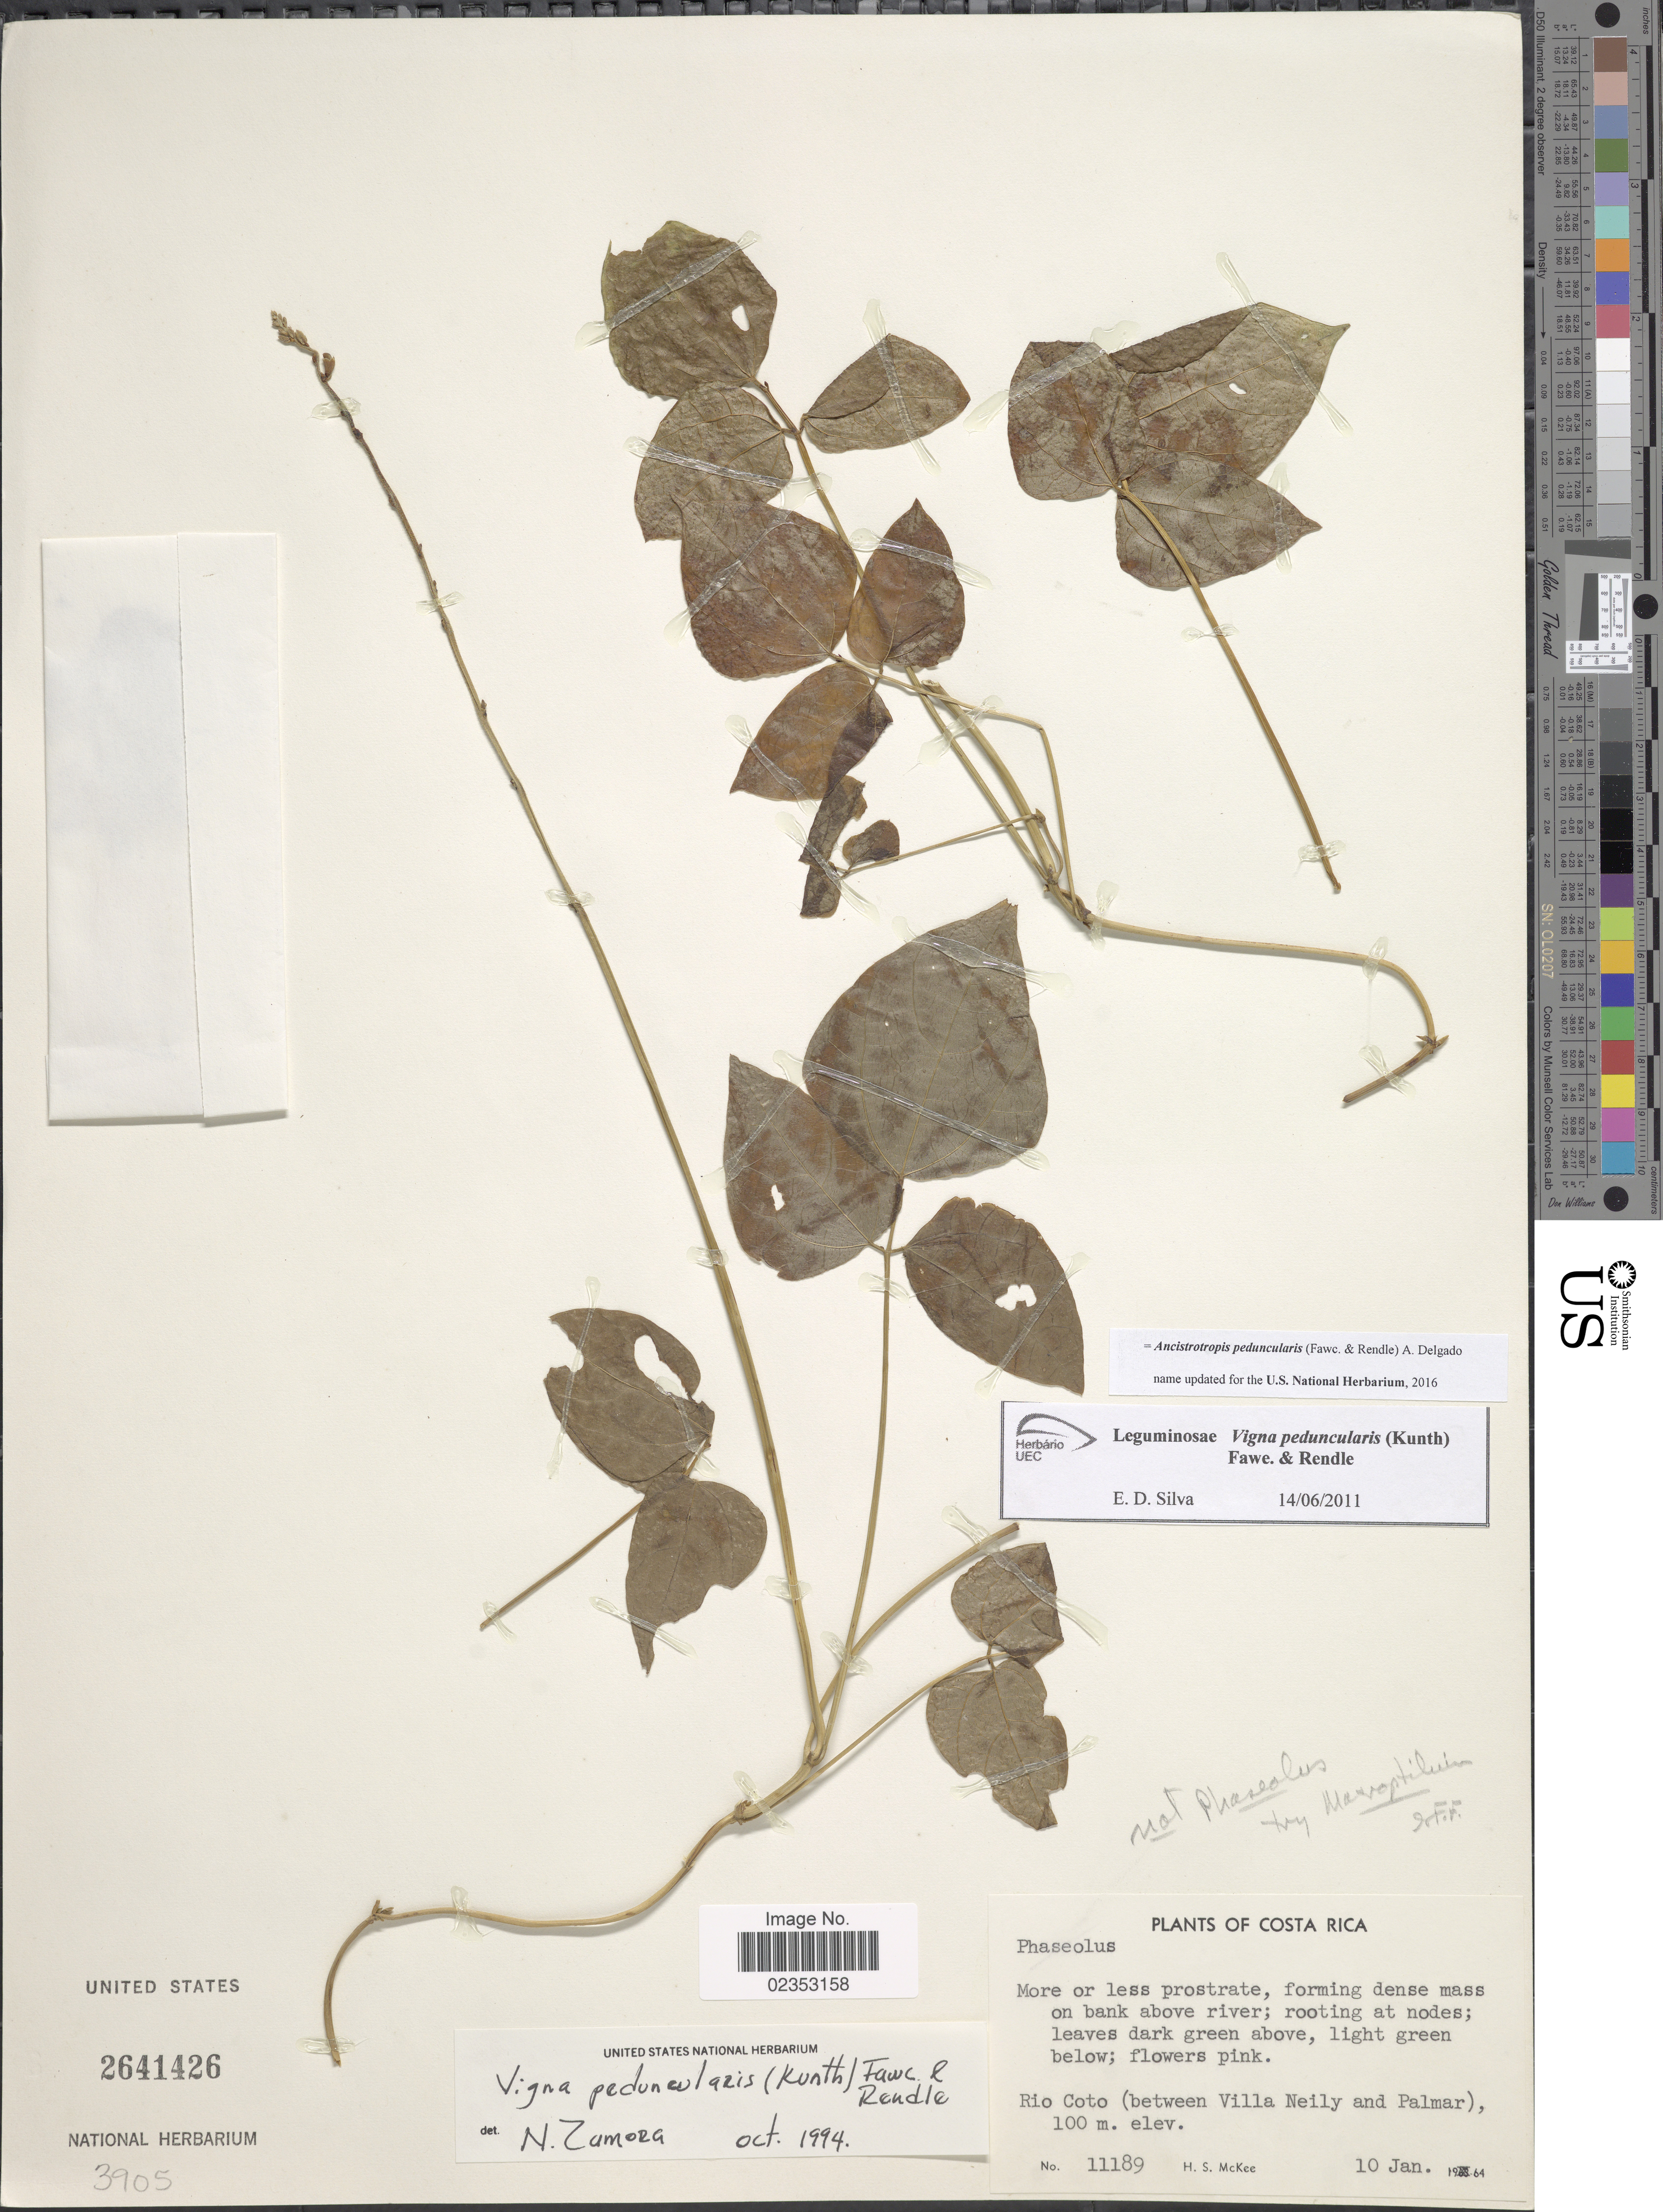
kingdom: Plantae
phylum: Tracheophyta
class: Magnoliopsida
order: Fabales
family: Fabaceae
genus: Ancistrotropis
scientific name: Ancistrotropis peduncularis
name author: (Fawc. & Rendle) A. Delgado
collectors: H. S. McKee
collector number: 11189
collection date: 1964-01-10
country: Costa Rica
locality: Rio Coto (between Villa Neily and Palmar)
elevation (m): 100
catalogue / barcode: US 2641426